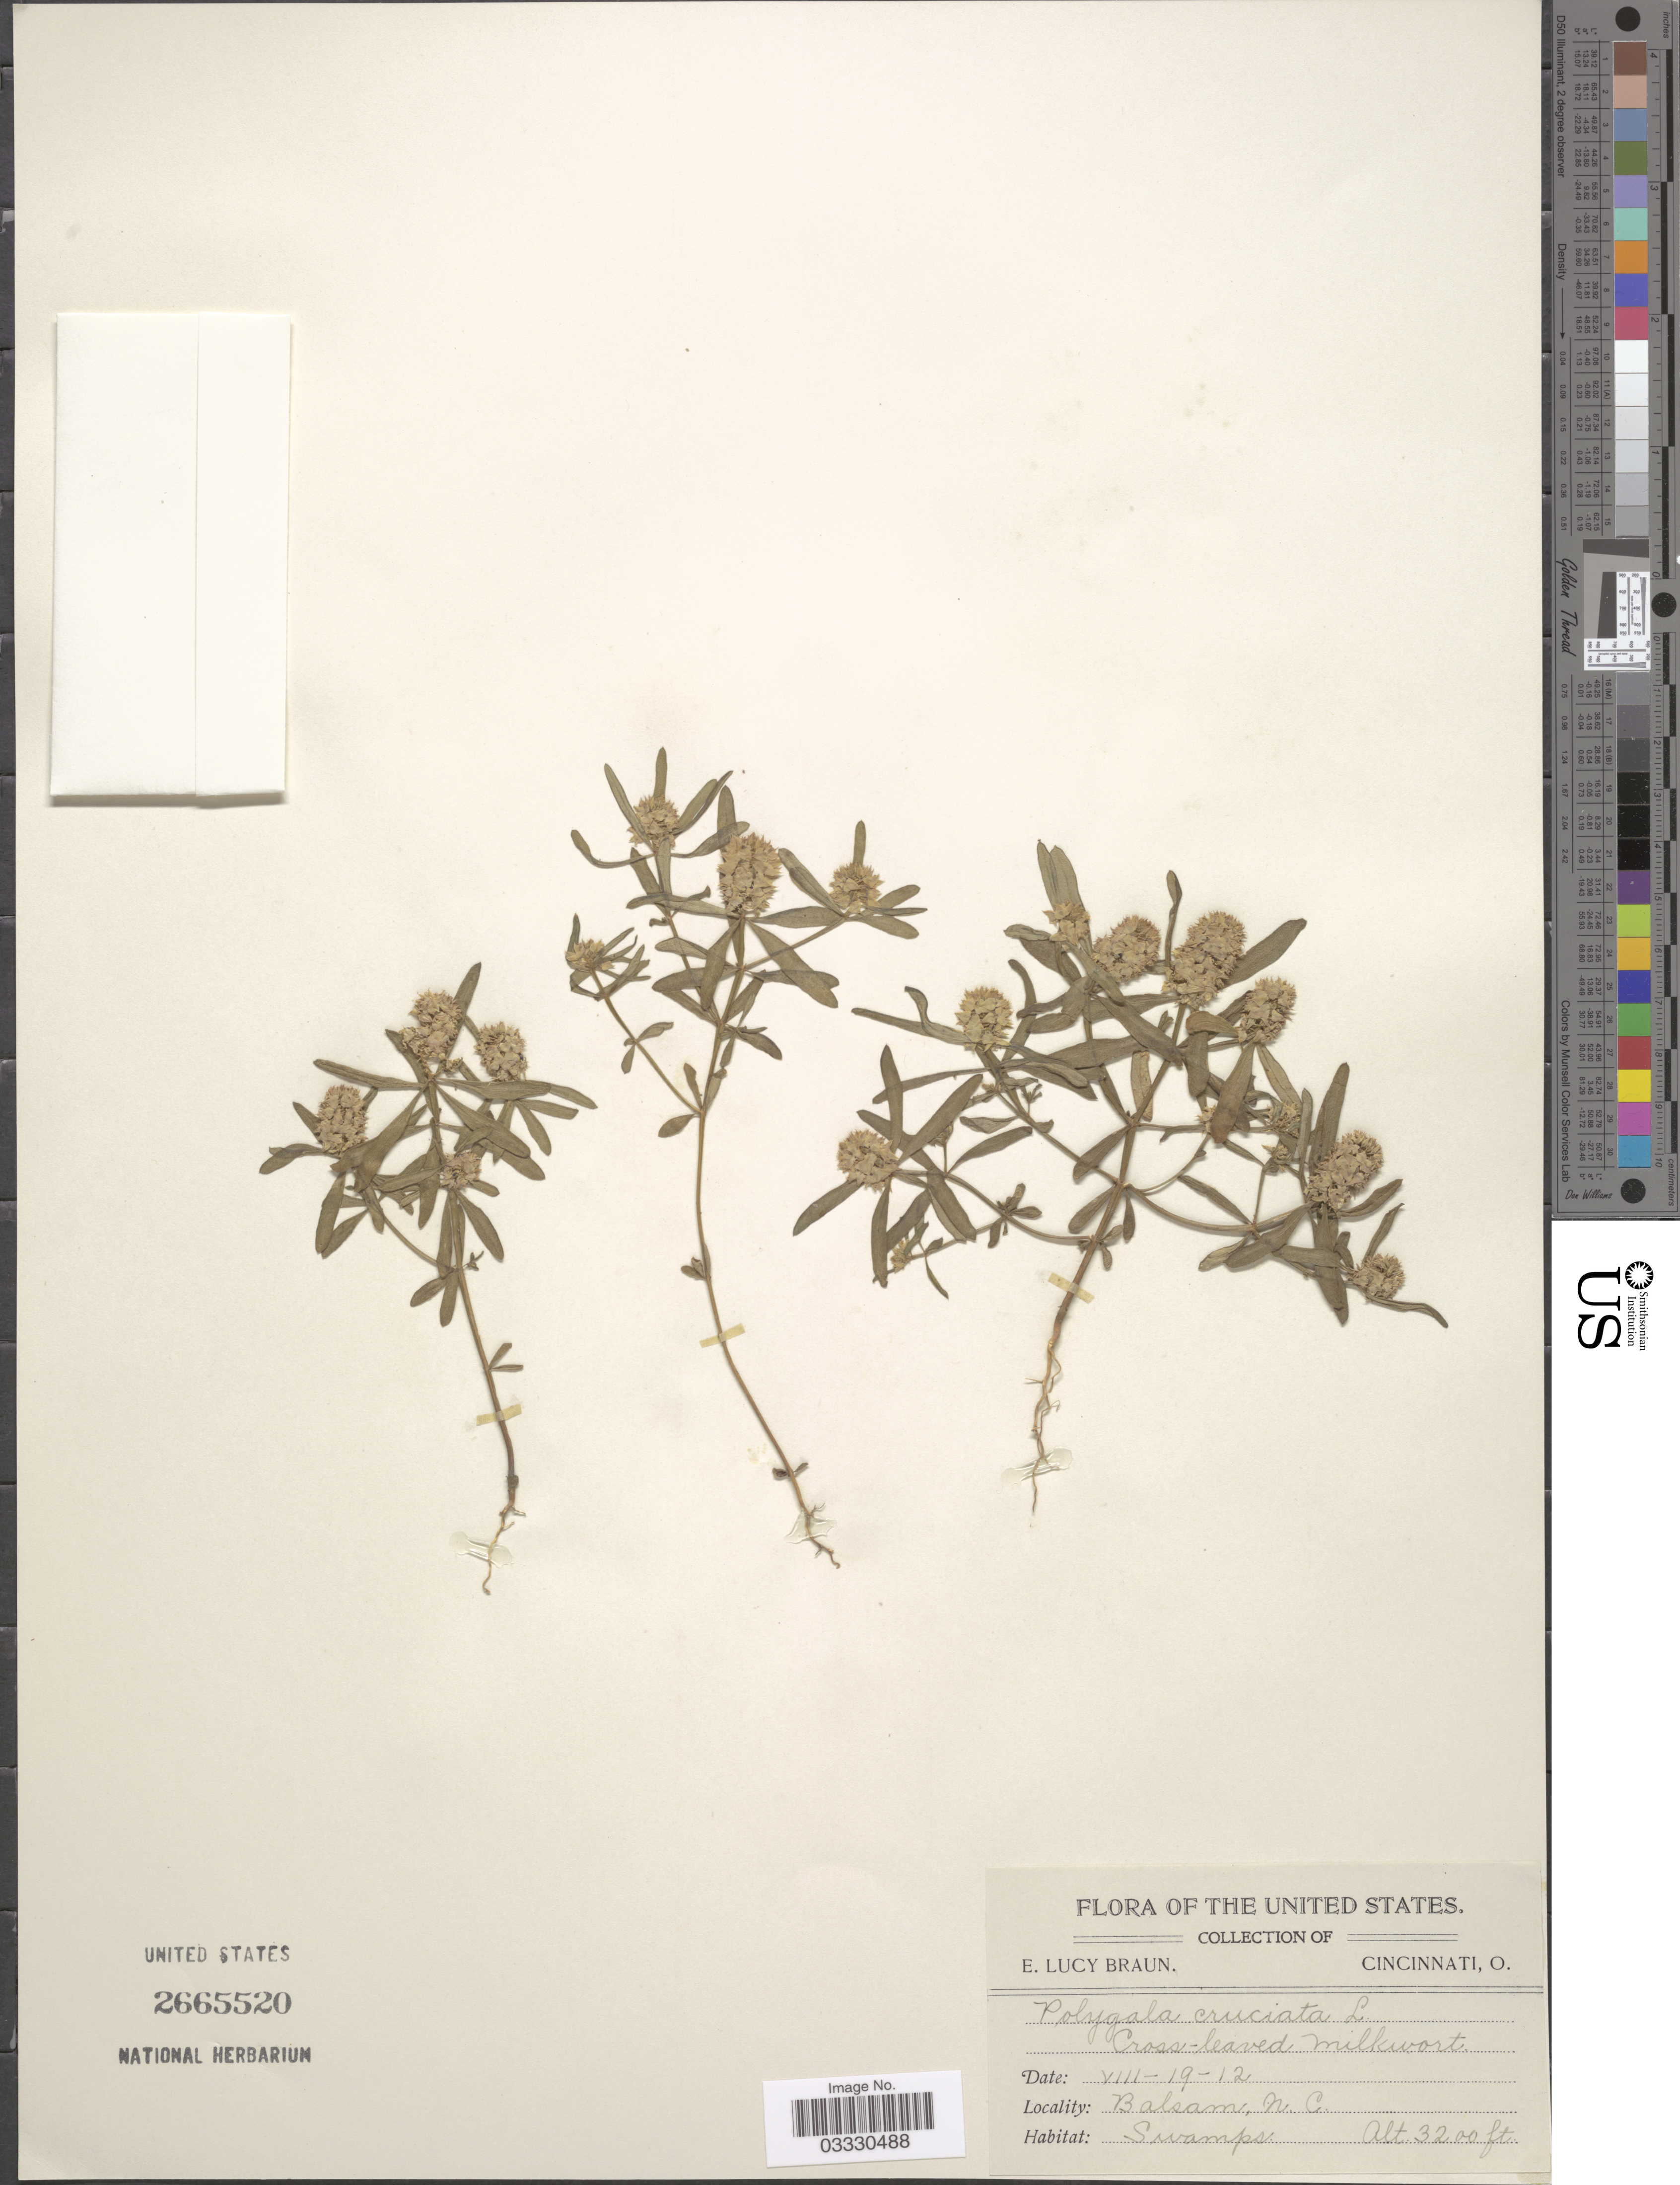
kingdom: Plantae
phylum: Tracheophyta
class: Magnoliopsida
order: Fabales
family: Polygalaceae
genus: Polygala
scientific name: Polygala cruciata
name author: L.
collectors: E. L. Braun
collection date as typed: Transcribed d/m/y: 19/8/12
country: United States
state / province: North Carolina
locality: Balsam.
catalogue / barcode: US 2665520